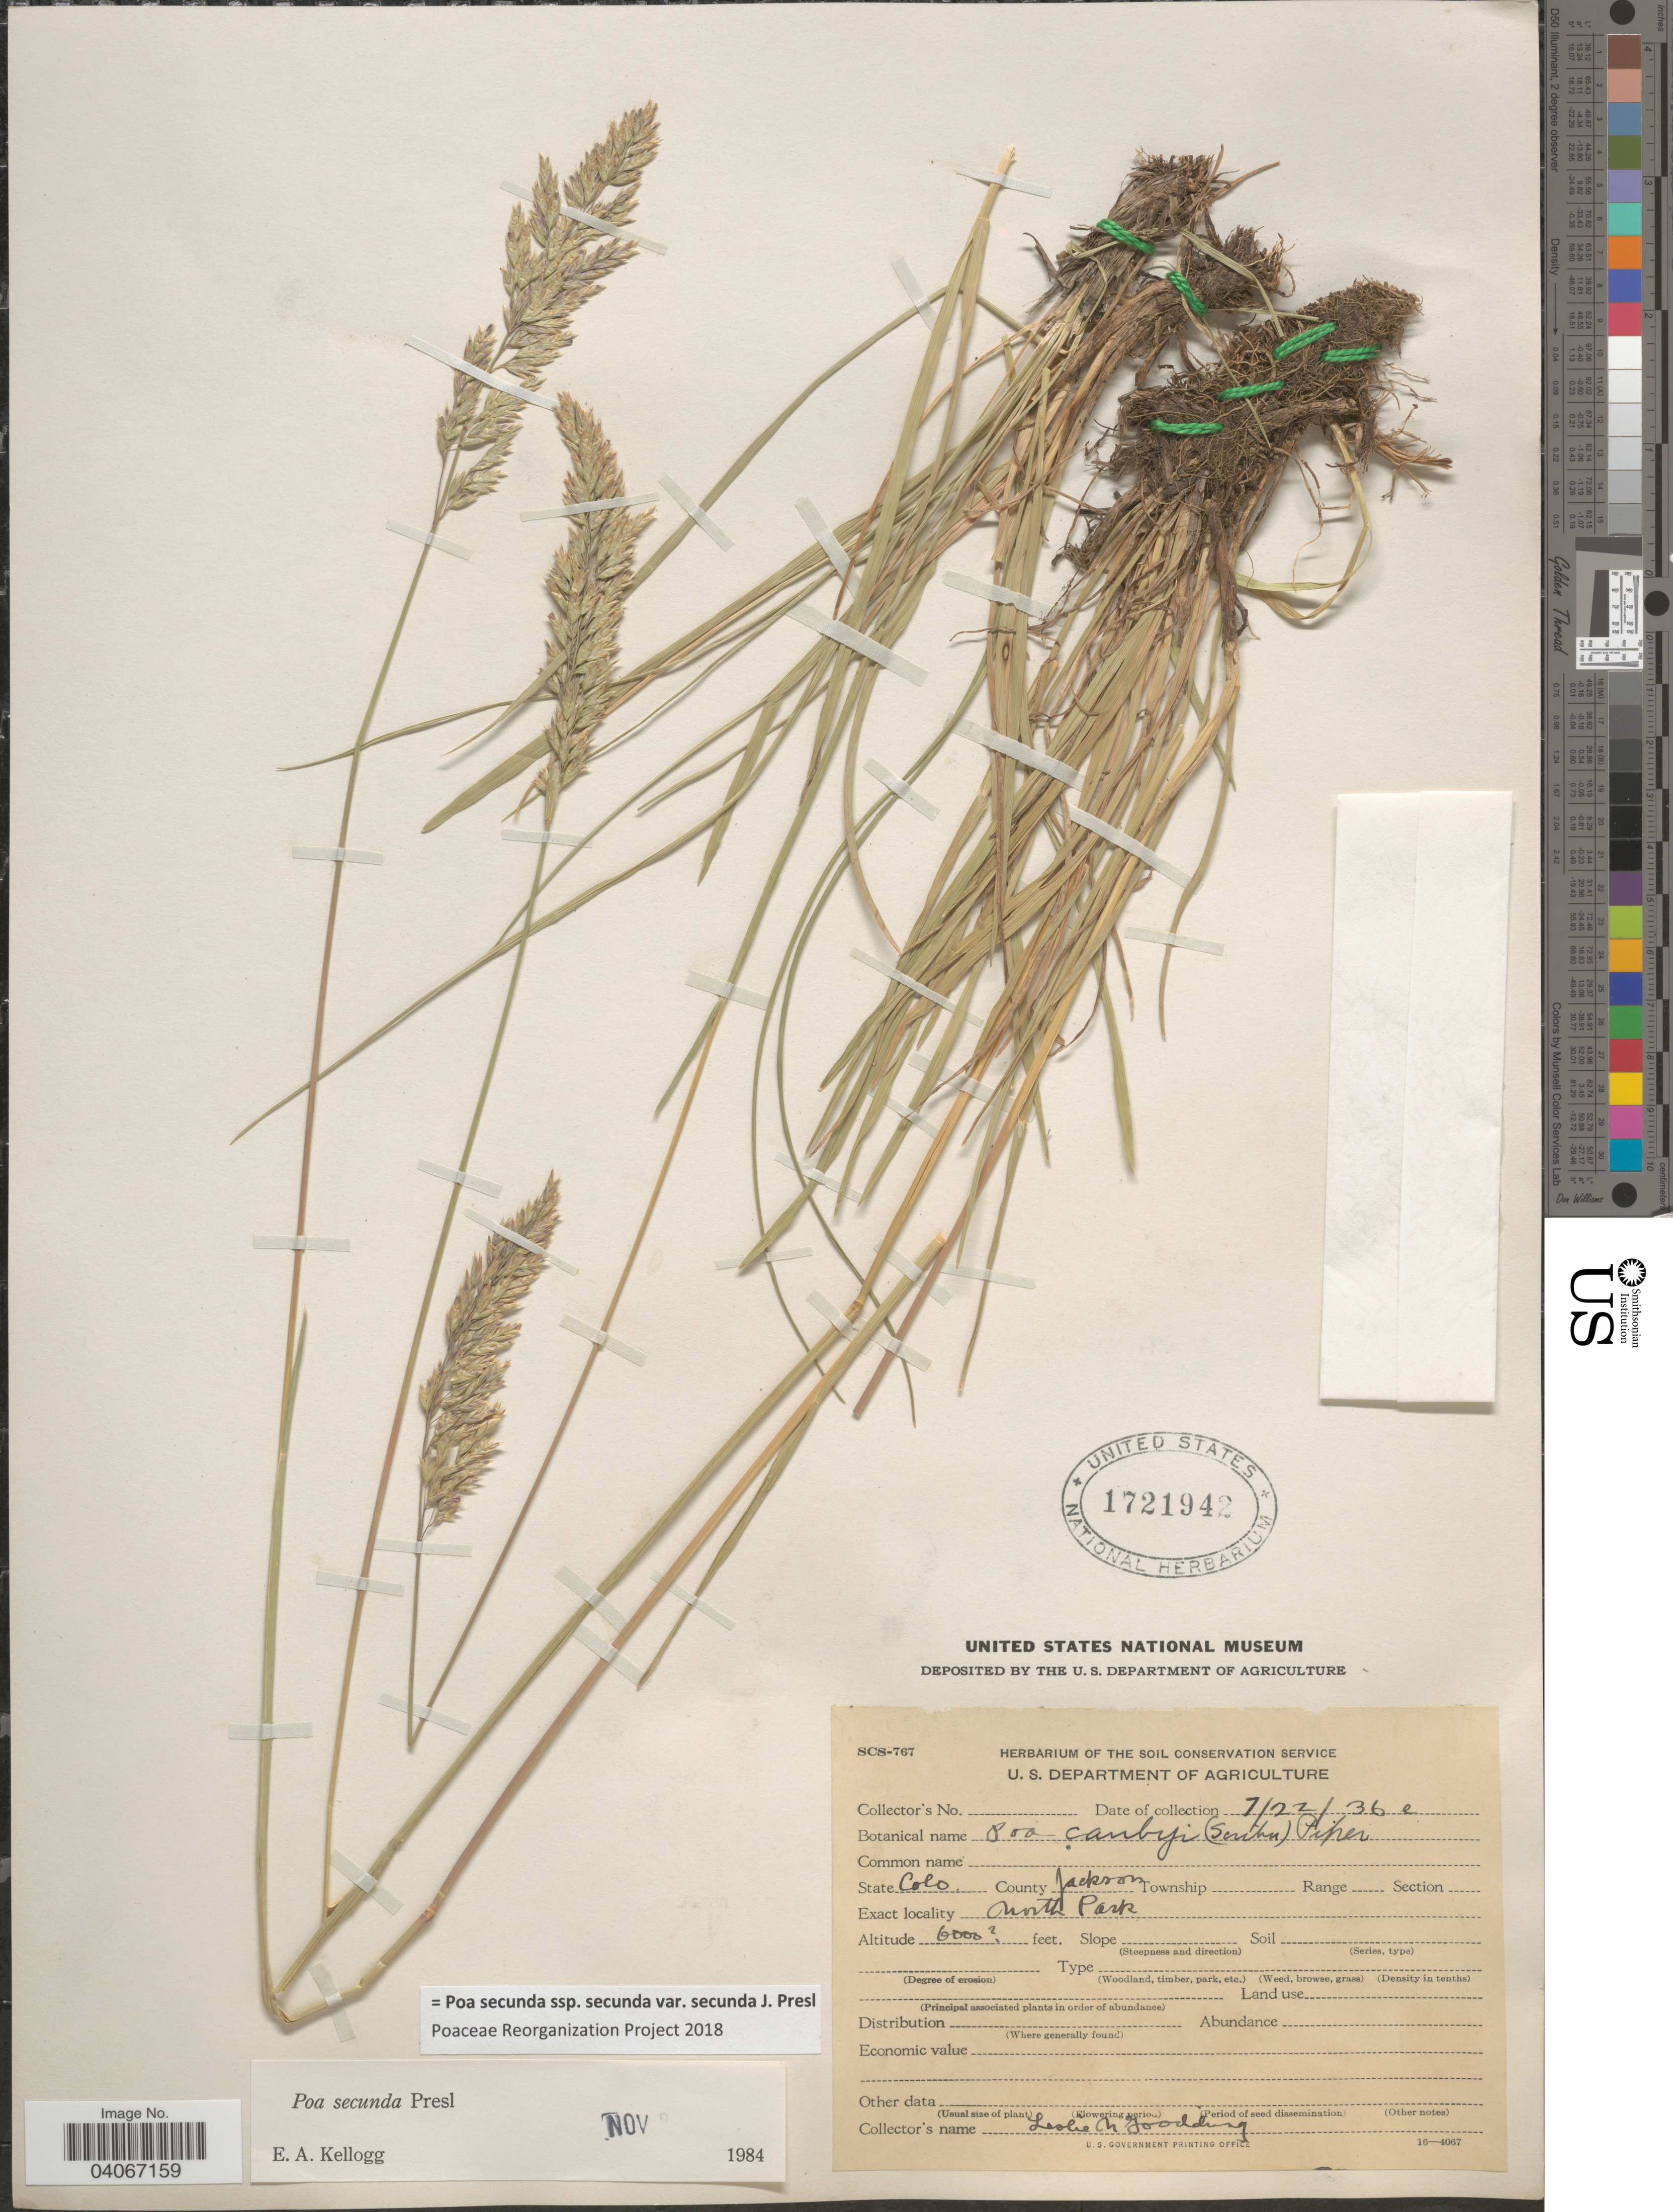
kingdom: Plantae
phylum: Tracheophyta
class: Liliopsida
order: Poales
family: Poaceae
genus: Poa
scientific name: Poa secunda subsp. secunda var. secunda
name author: J. Presl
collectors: L. N. Goodding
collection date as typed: Transcribed d/m/y: 22/7/36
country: United States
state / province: Colorado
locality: County Jackson. North Park.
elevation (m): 1829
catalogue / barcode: US 1721942